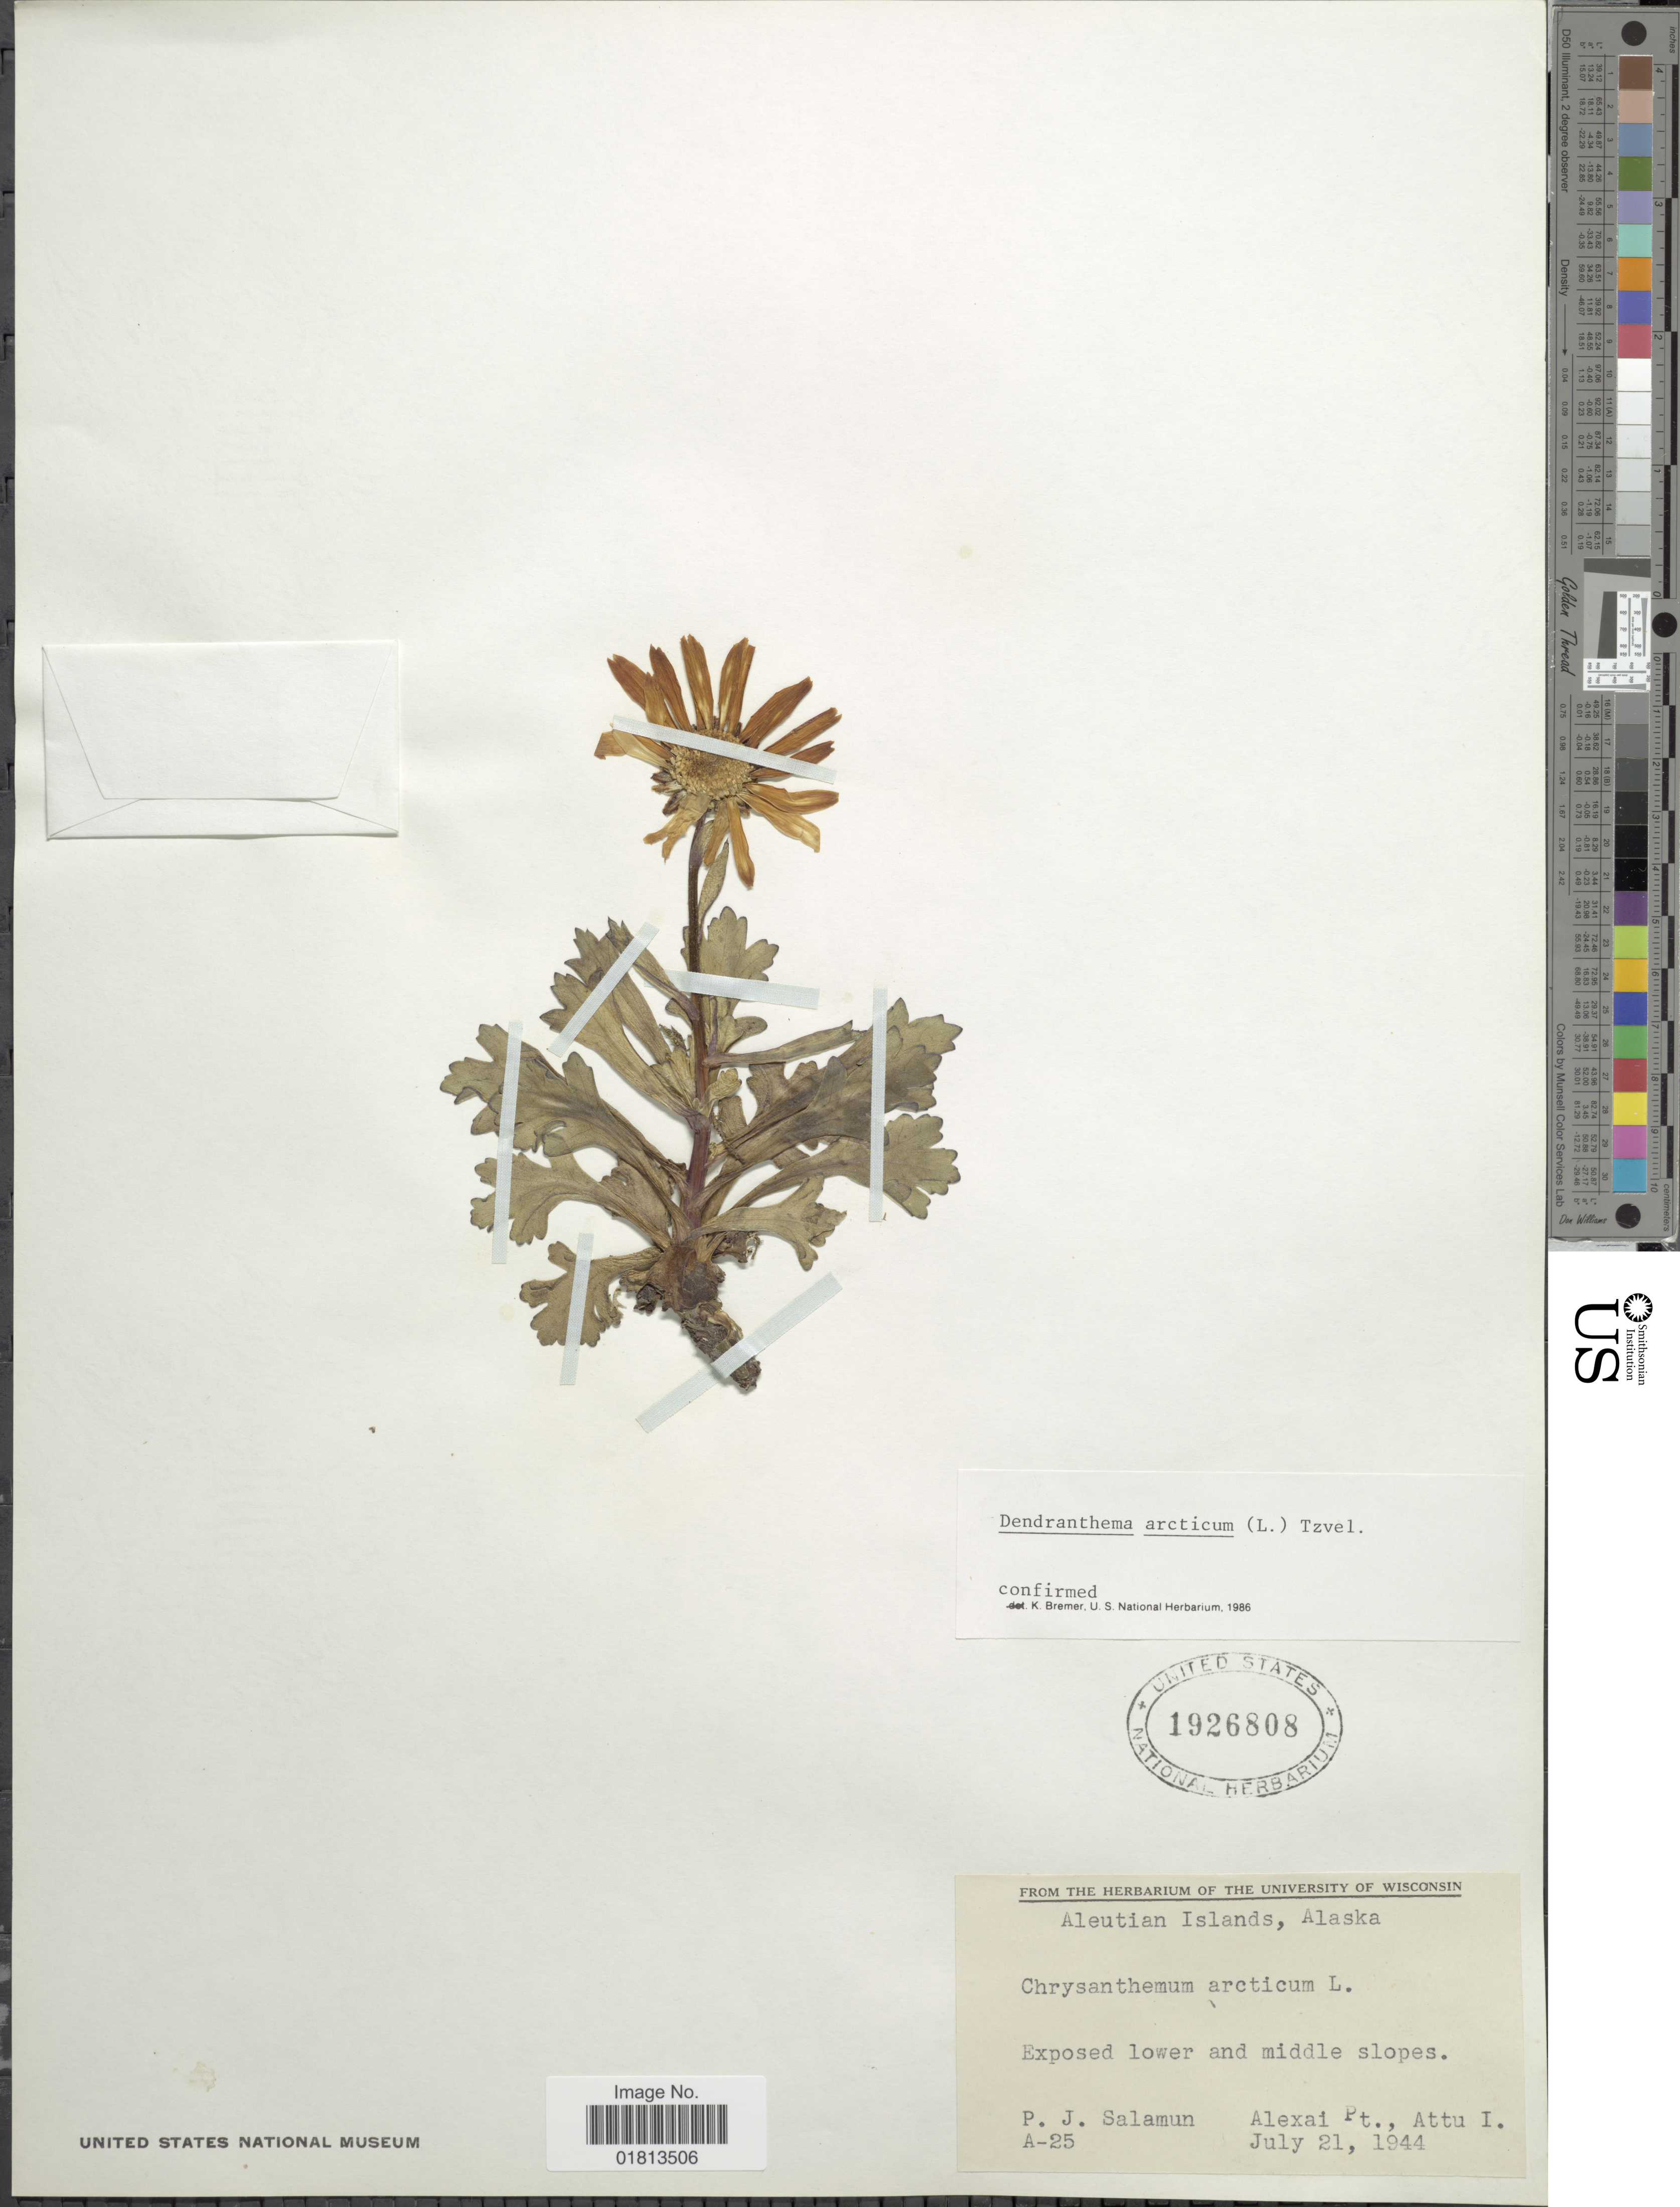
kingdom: Plantae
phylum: Tracheophyta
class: Magnoliopsida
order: Asterales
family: Asteraceae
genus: Dendranthema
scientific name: Dendranthema arcticum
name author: (L.) Tzvelev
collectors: P. Salamun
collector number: A-25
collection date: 1944-07-21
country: United States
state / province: Alaska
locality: Aleutian Islands, Alaska, Alexai Pt., Attu I.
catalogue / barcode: US 1926808